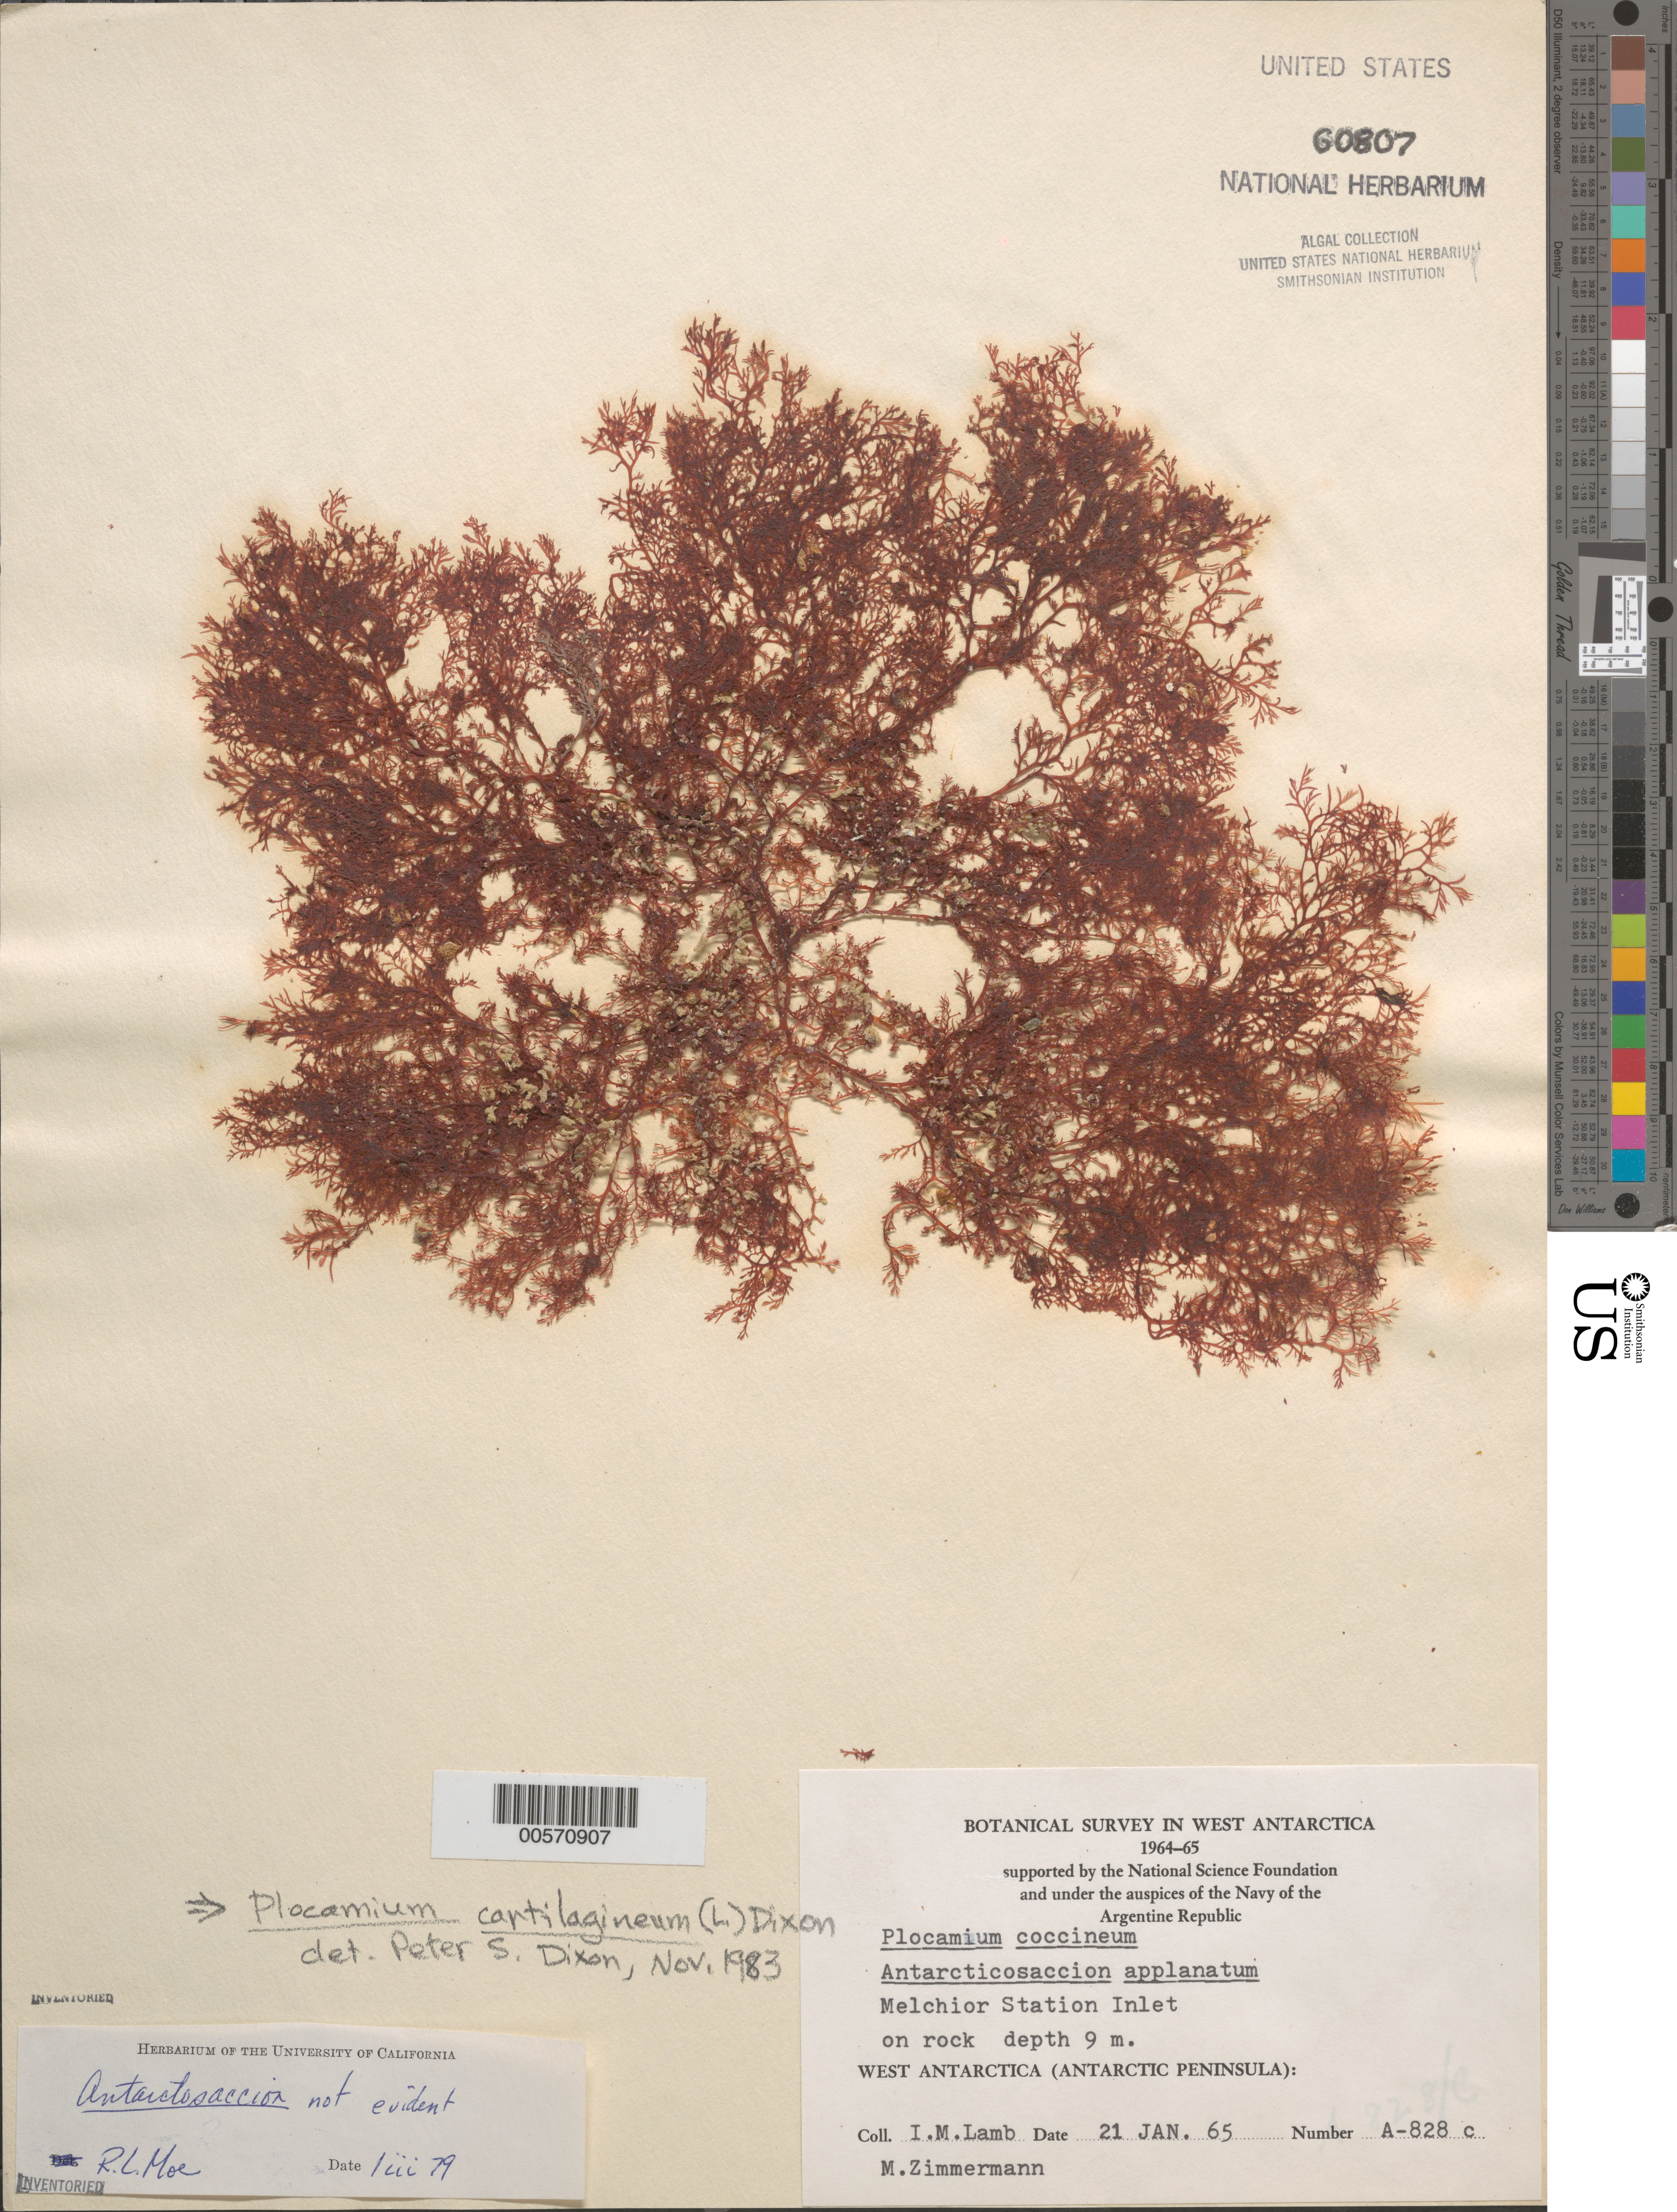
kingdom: Plantae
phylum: Rhodophyta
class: Florideophyceae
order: Plocamiales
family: Plocamiaceae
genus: Plocamium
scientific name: Plocamium cartilagineum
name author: (L.) P.S. Dixon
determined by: Dixon, P. S.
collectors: I. M. Lamb & M. Zimmermann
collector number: A-828c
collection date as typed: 21 Jan 1965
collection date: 1965-01-21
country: Antarctica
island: Gamma Island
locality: Melchior Station Inlet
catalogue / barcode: US 60807